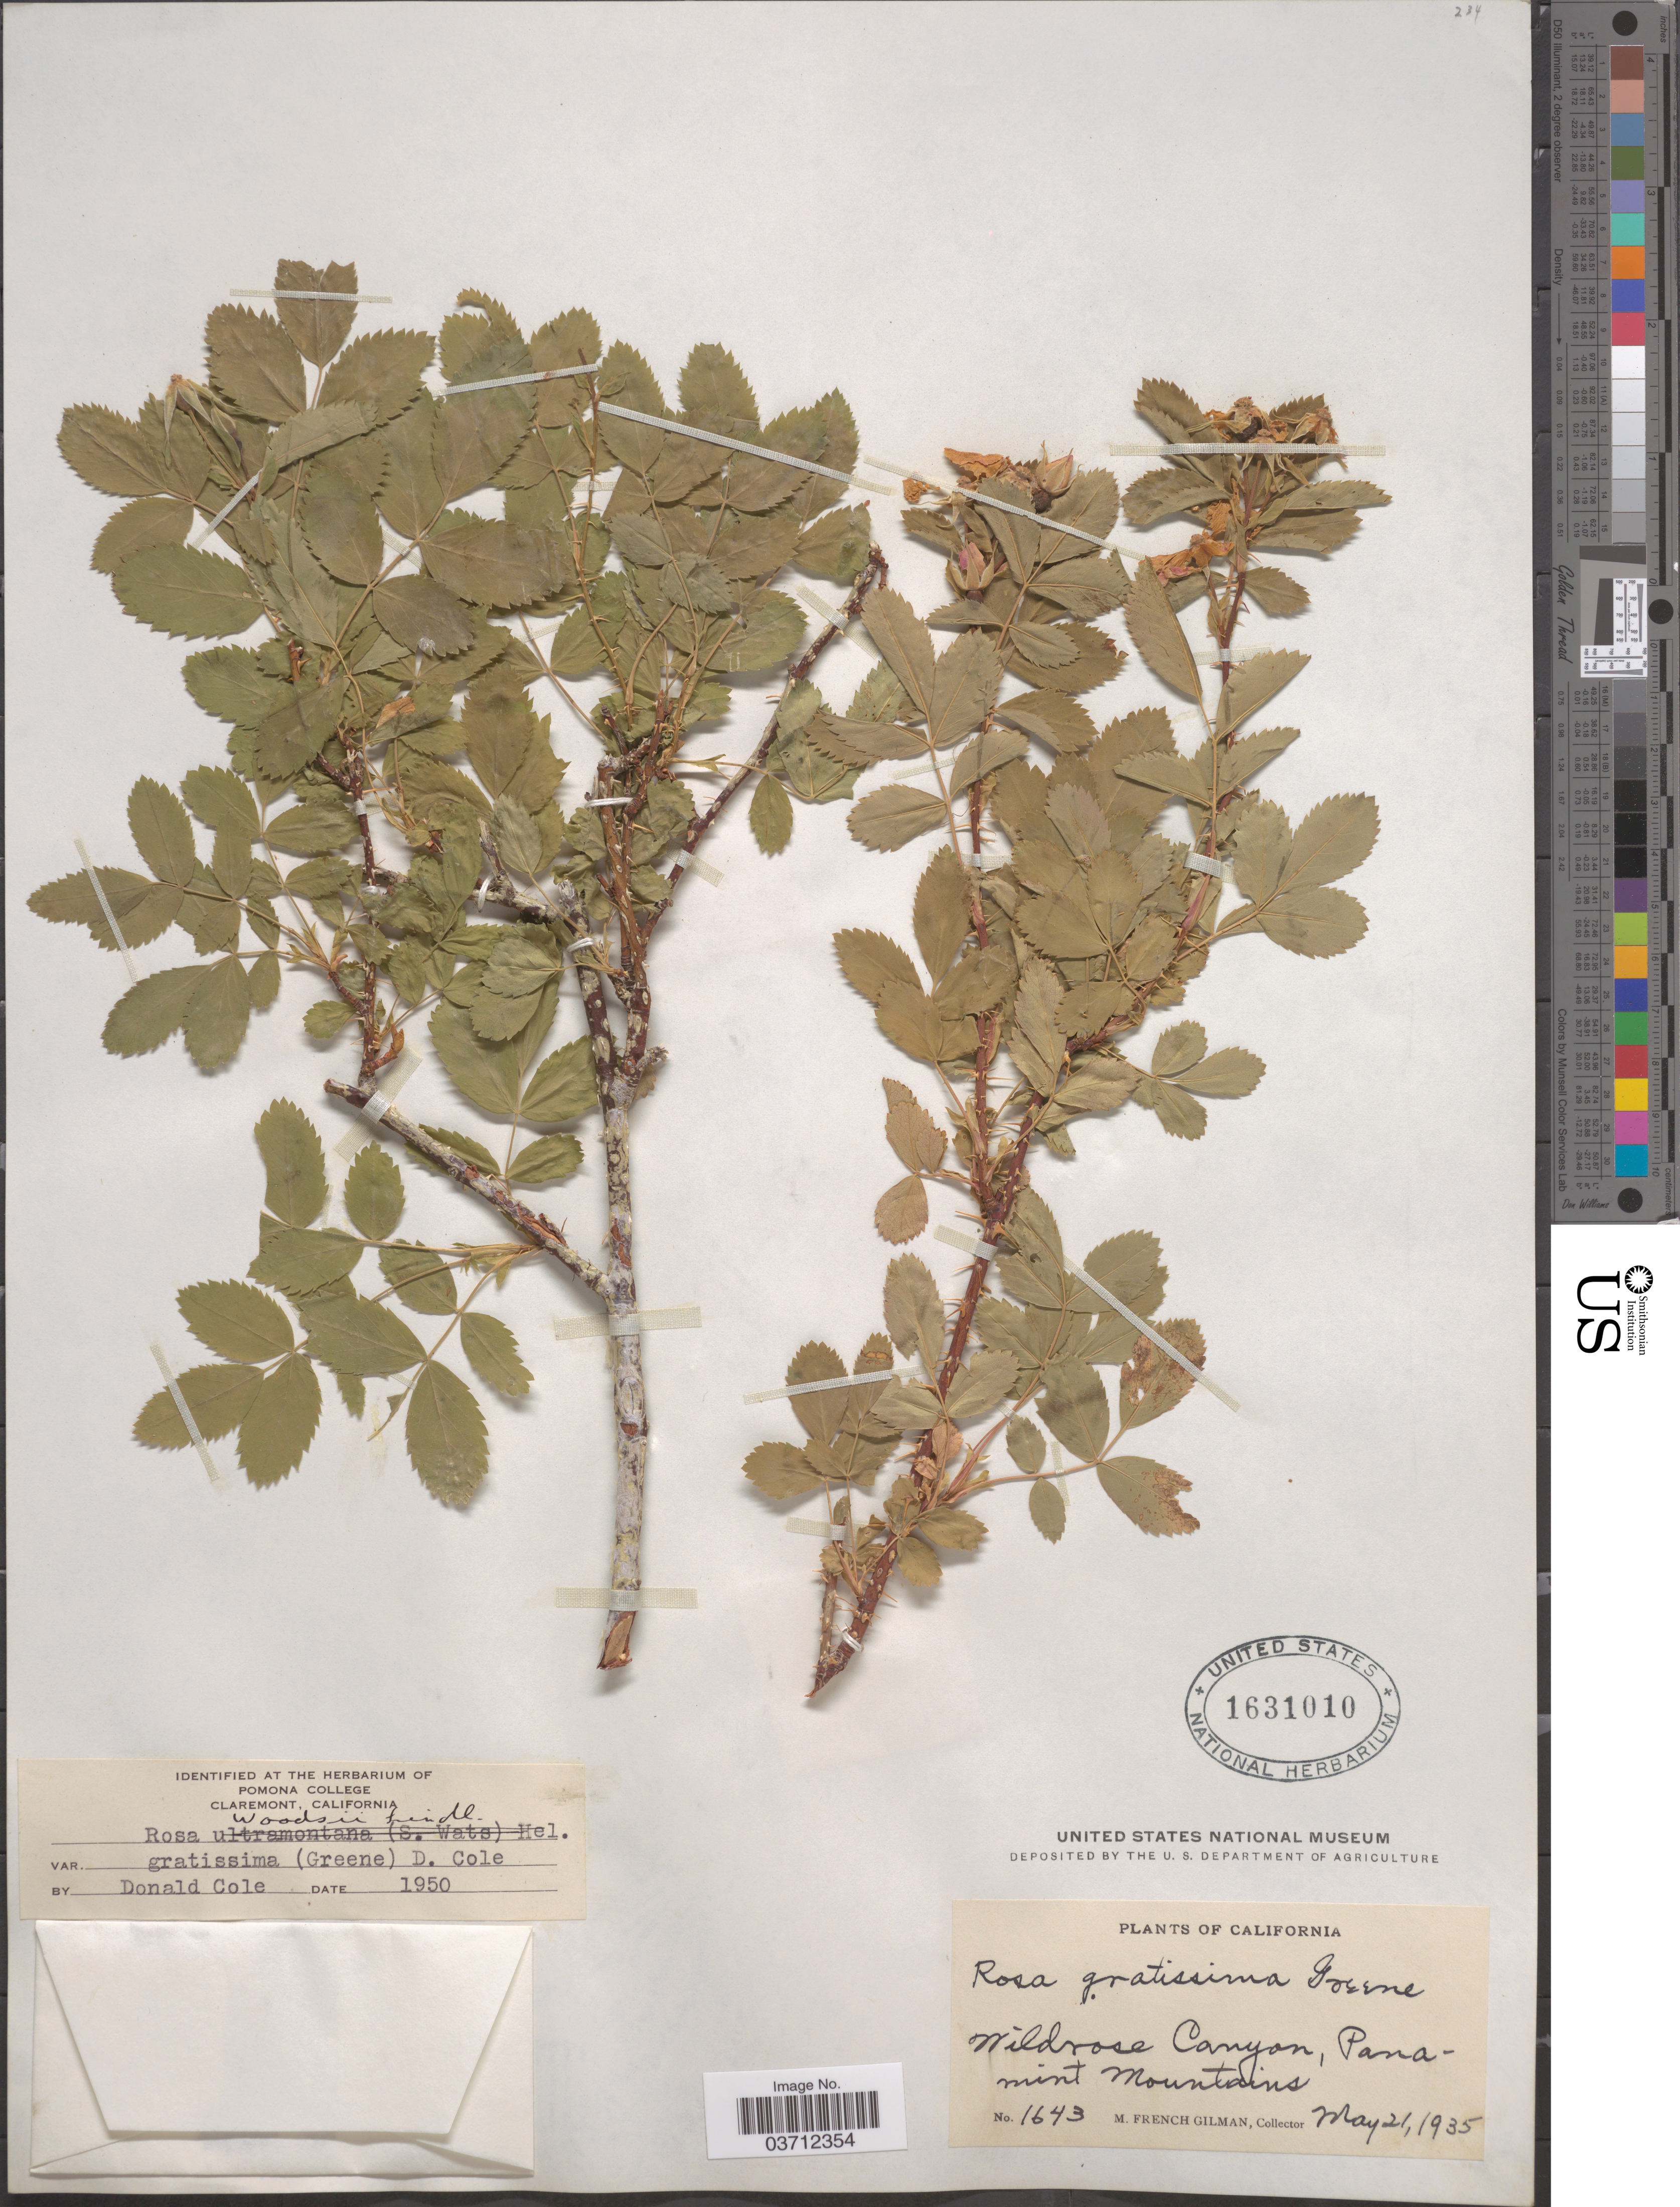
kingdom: Plantae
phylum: Tracheophyta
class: Magnoliopsida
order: Rosales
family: Rosaceae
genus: Rosa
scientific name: Rosa woodsii var. gratissima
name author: (Greene) D. Cole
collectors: M. F. Gilman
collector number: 1643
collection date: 1935-05-21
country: United States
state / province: California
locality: Wildrose Canyon, Panamint Mountains.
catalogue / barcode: US 1631010